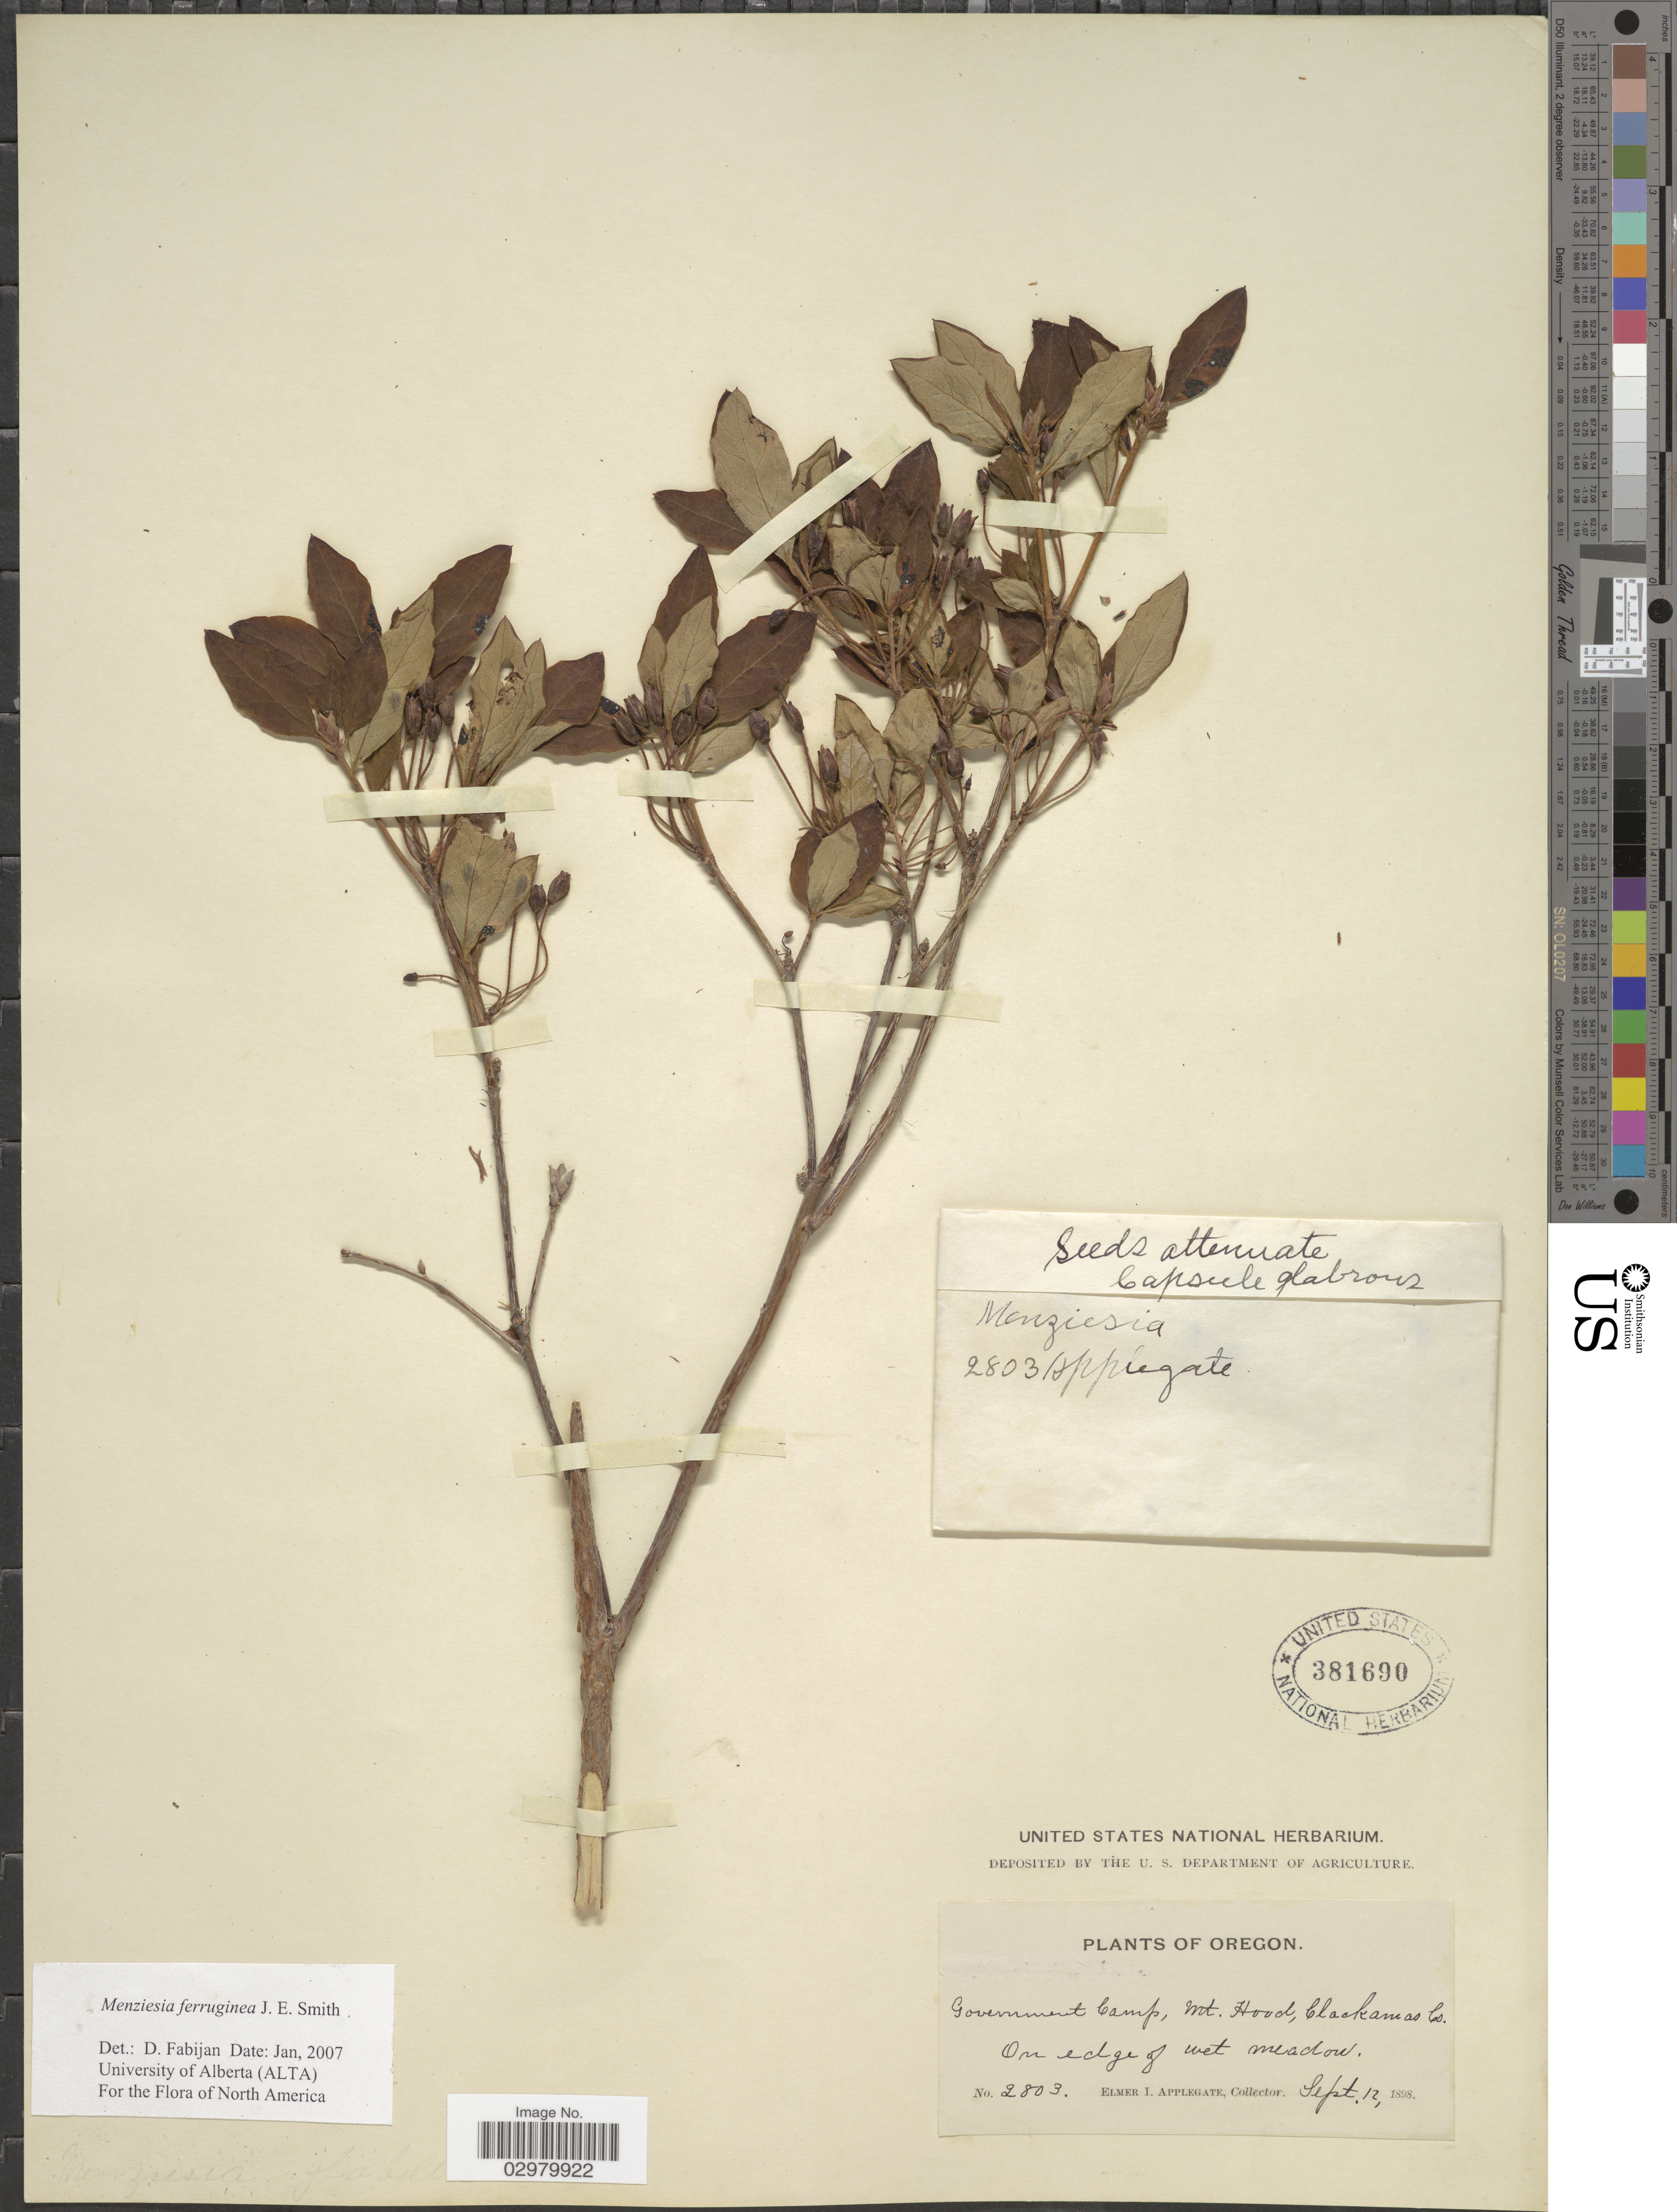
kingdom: Plantae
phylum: Tracheophyta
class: Magnoliopsida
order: Ericales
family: Ericaceae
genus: Menziesia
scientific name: Menziesia ferruginea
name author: Sm.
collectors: E. I. Applegate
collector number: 2803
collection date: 1898-09-12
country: United States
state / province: Oregon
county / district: Clackamas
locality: Government Camp, Mt. Hood, Clackamas Co. On edge of wet meadow.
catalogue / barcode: US 381690